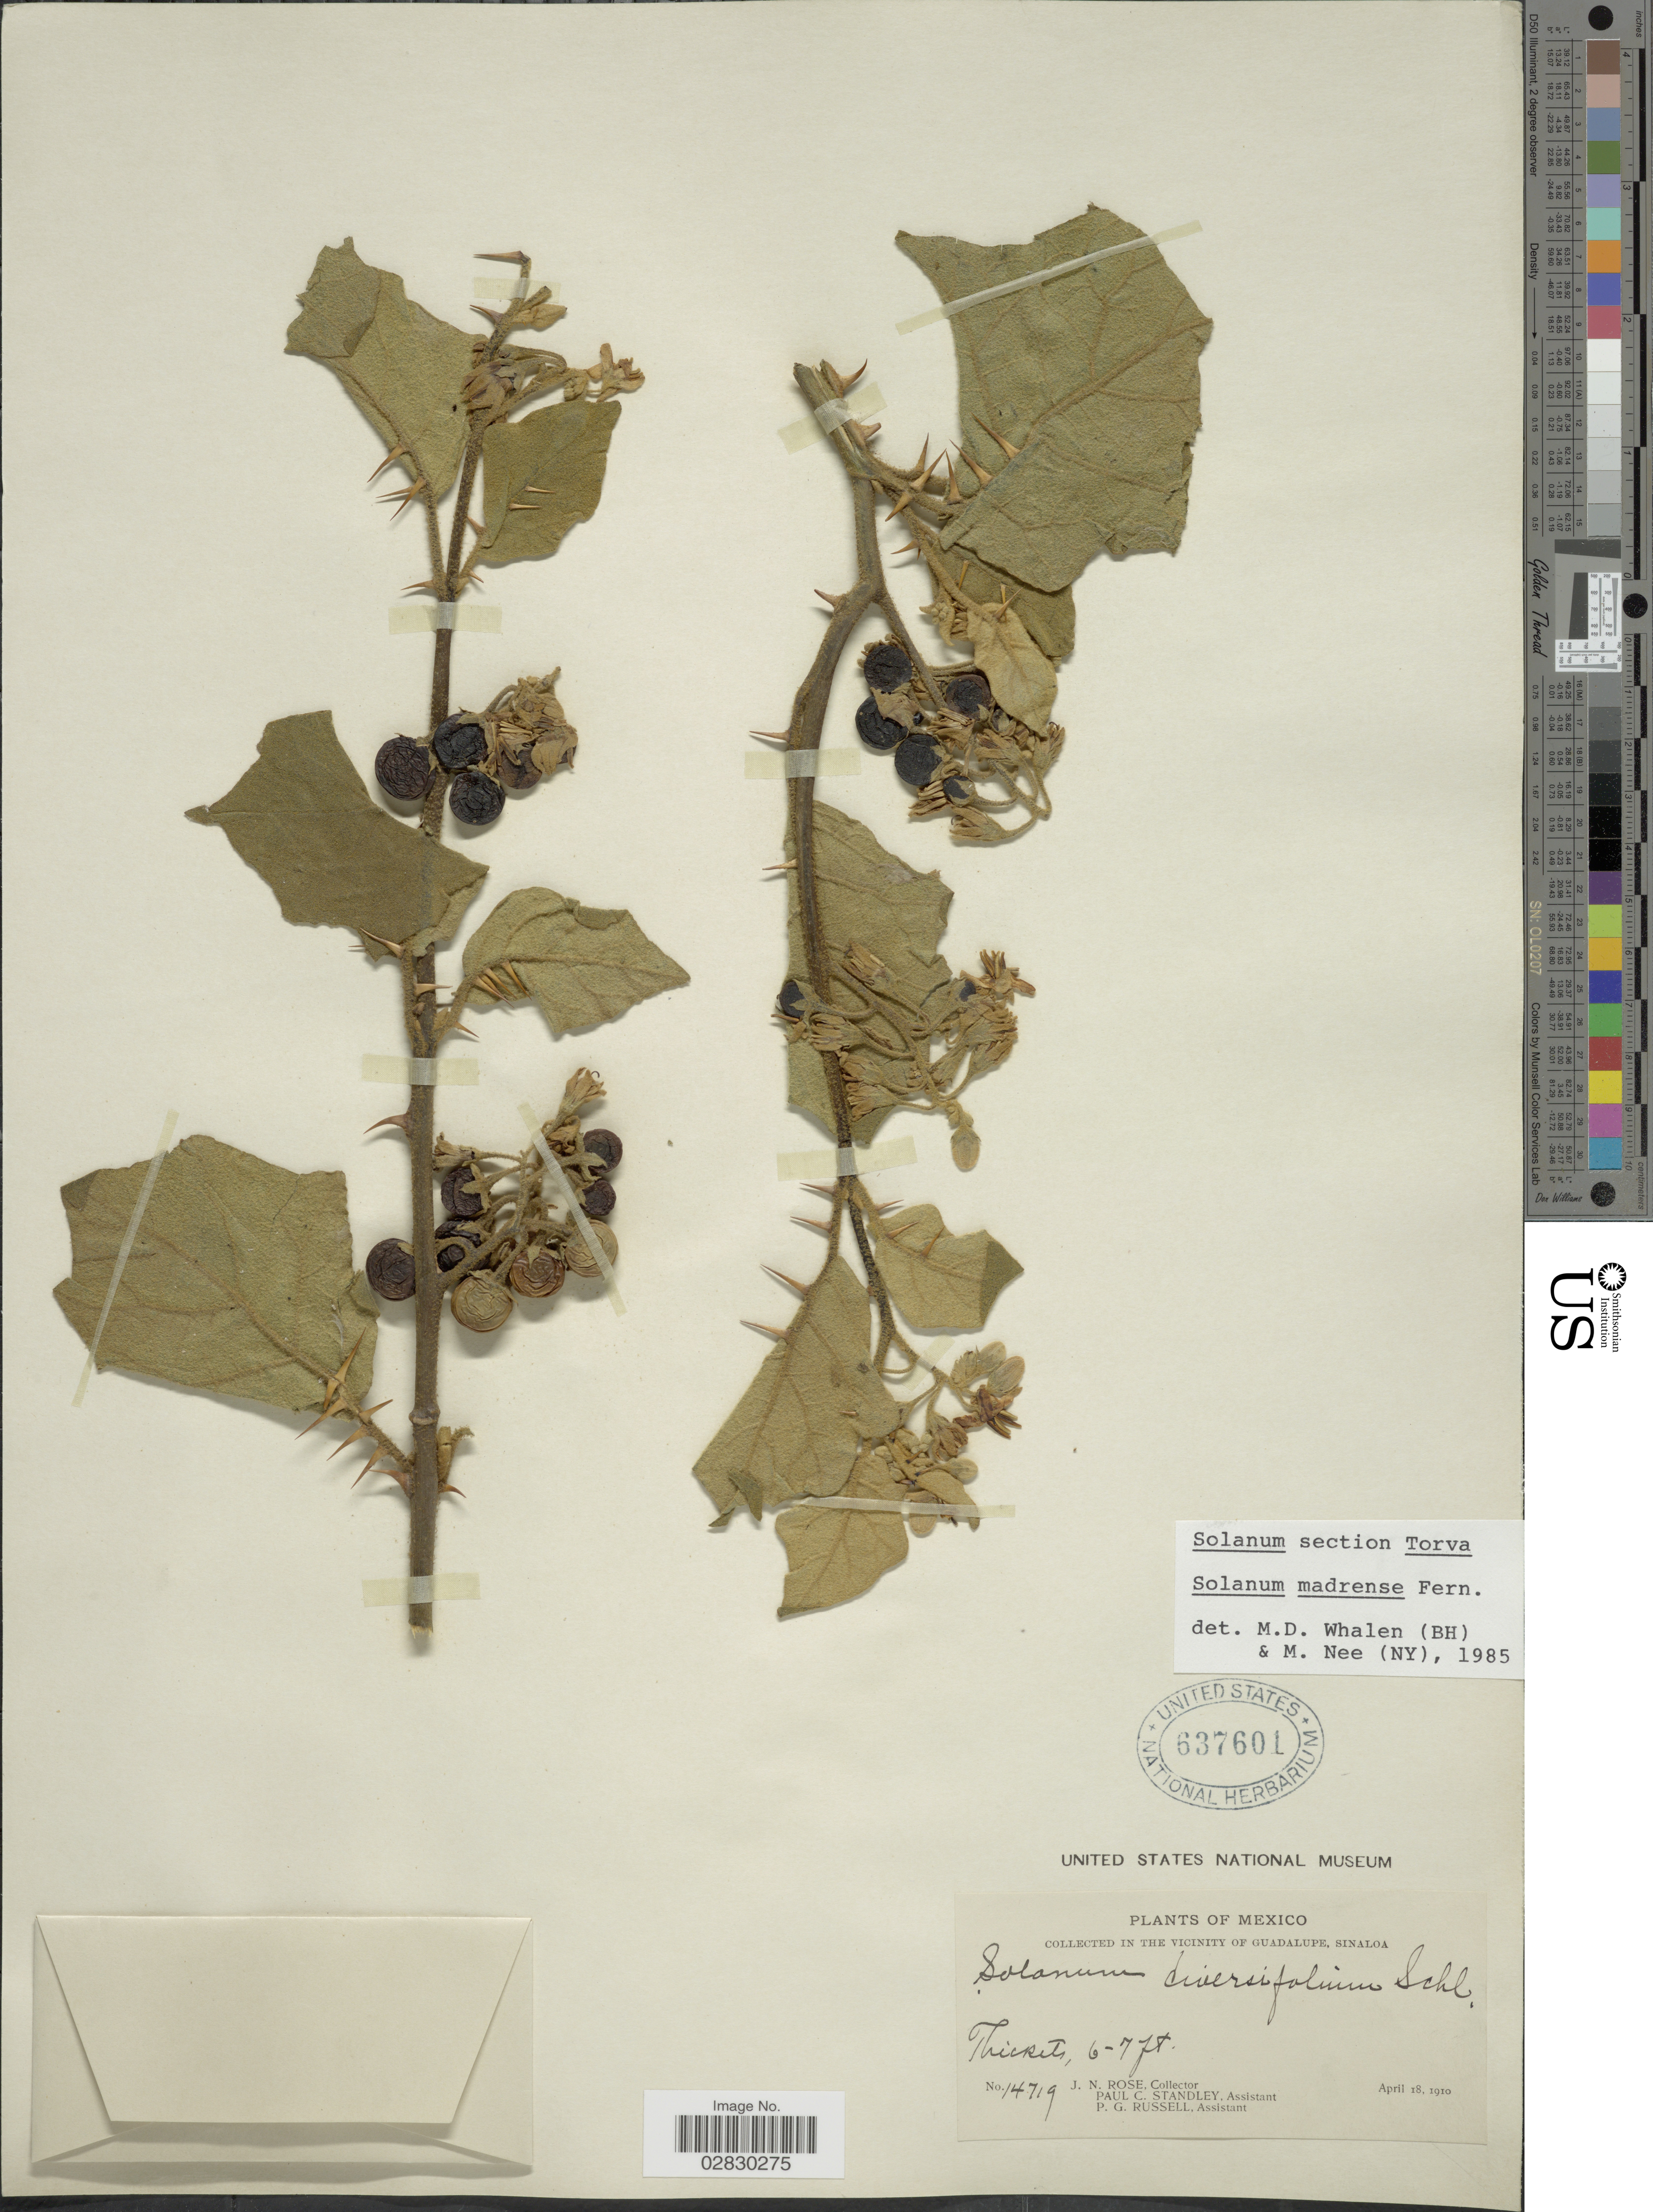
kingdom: Plantae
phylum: Tracheophyta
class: Magnoliopsida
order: Solanales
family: Solanaceae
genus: Solanum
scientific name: Solanum madrense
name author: Fernald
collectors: J. N. Rose, P. C. Standley & P. G. Russell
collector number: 14719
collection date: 1910-04-18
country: Mexico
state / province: Sinaloa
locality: In the vicinity of Guadalupe.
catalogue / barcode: US 637601